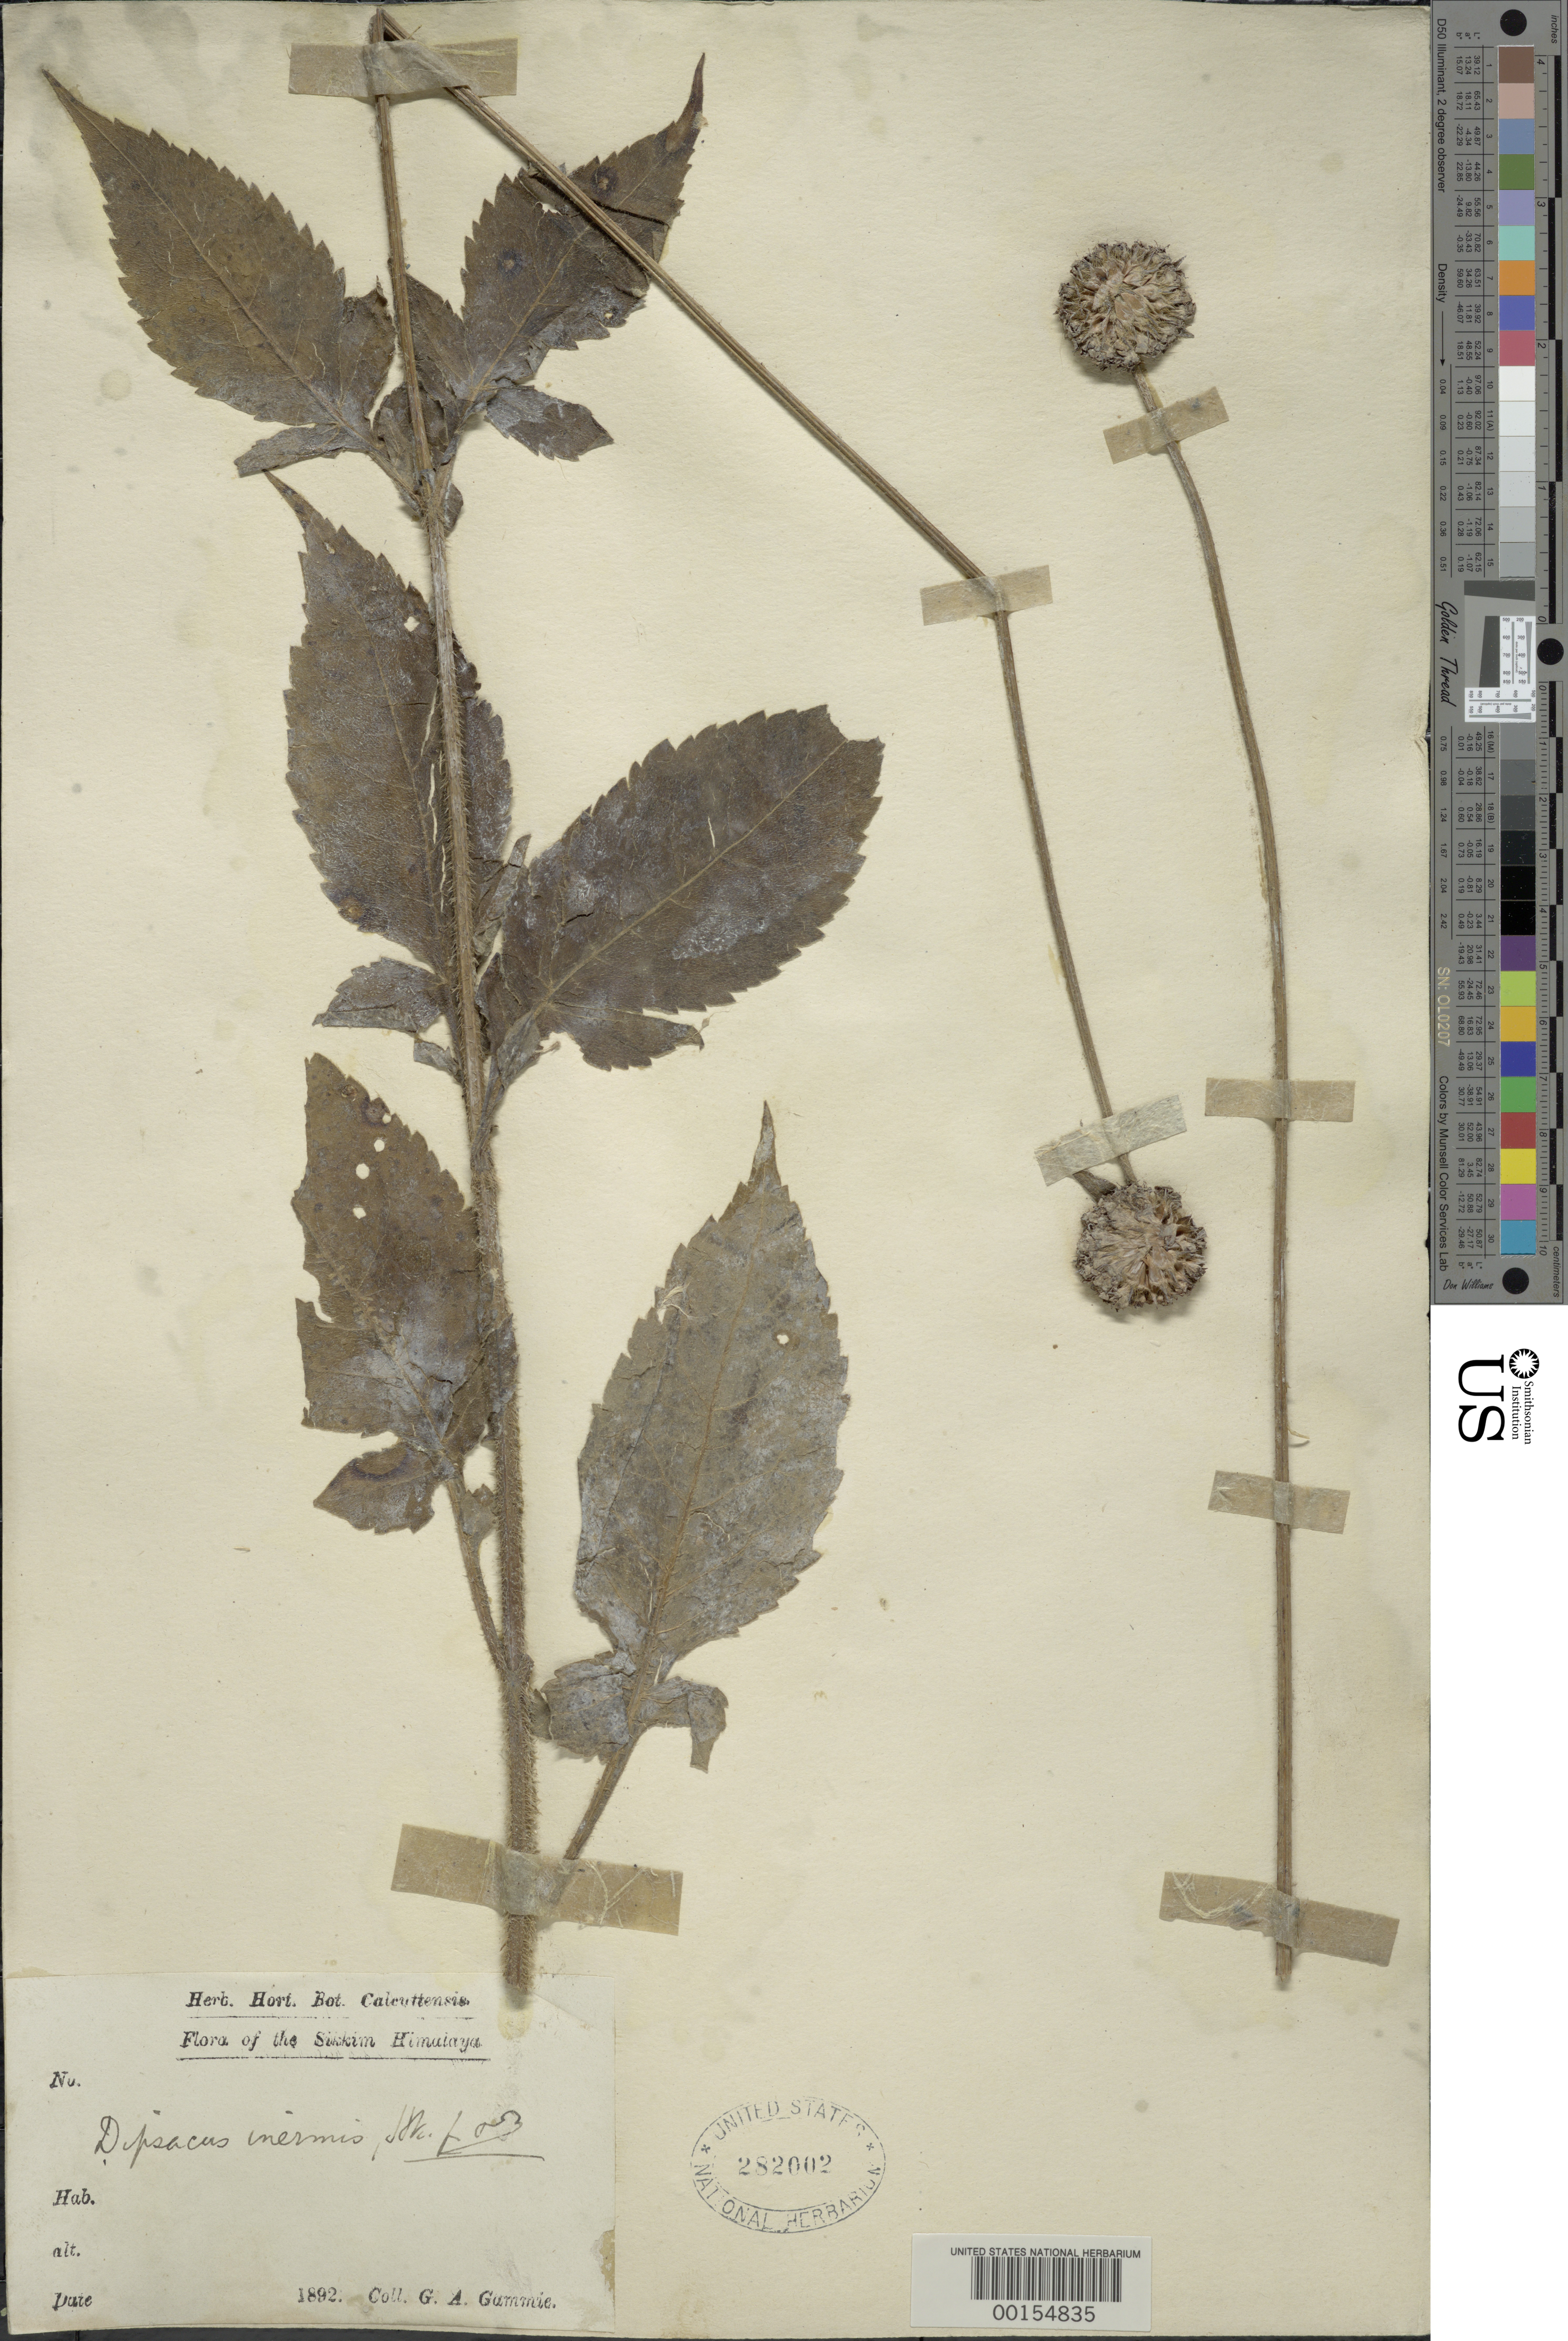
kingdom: Plantae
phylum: Tracheophyta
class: Magnoliopsida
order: Dipsacales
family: Caprifoliaceae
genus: Dipsacus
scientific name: Dipsacus inermis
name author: Wall.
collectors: G. Gummie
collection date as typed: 1892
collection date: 1892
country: India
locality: Himalaya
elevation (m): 2865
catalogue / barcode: US 282002